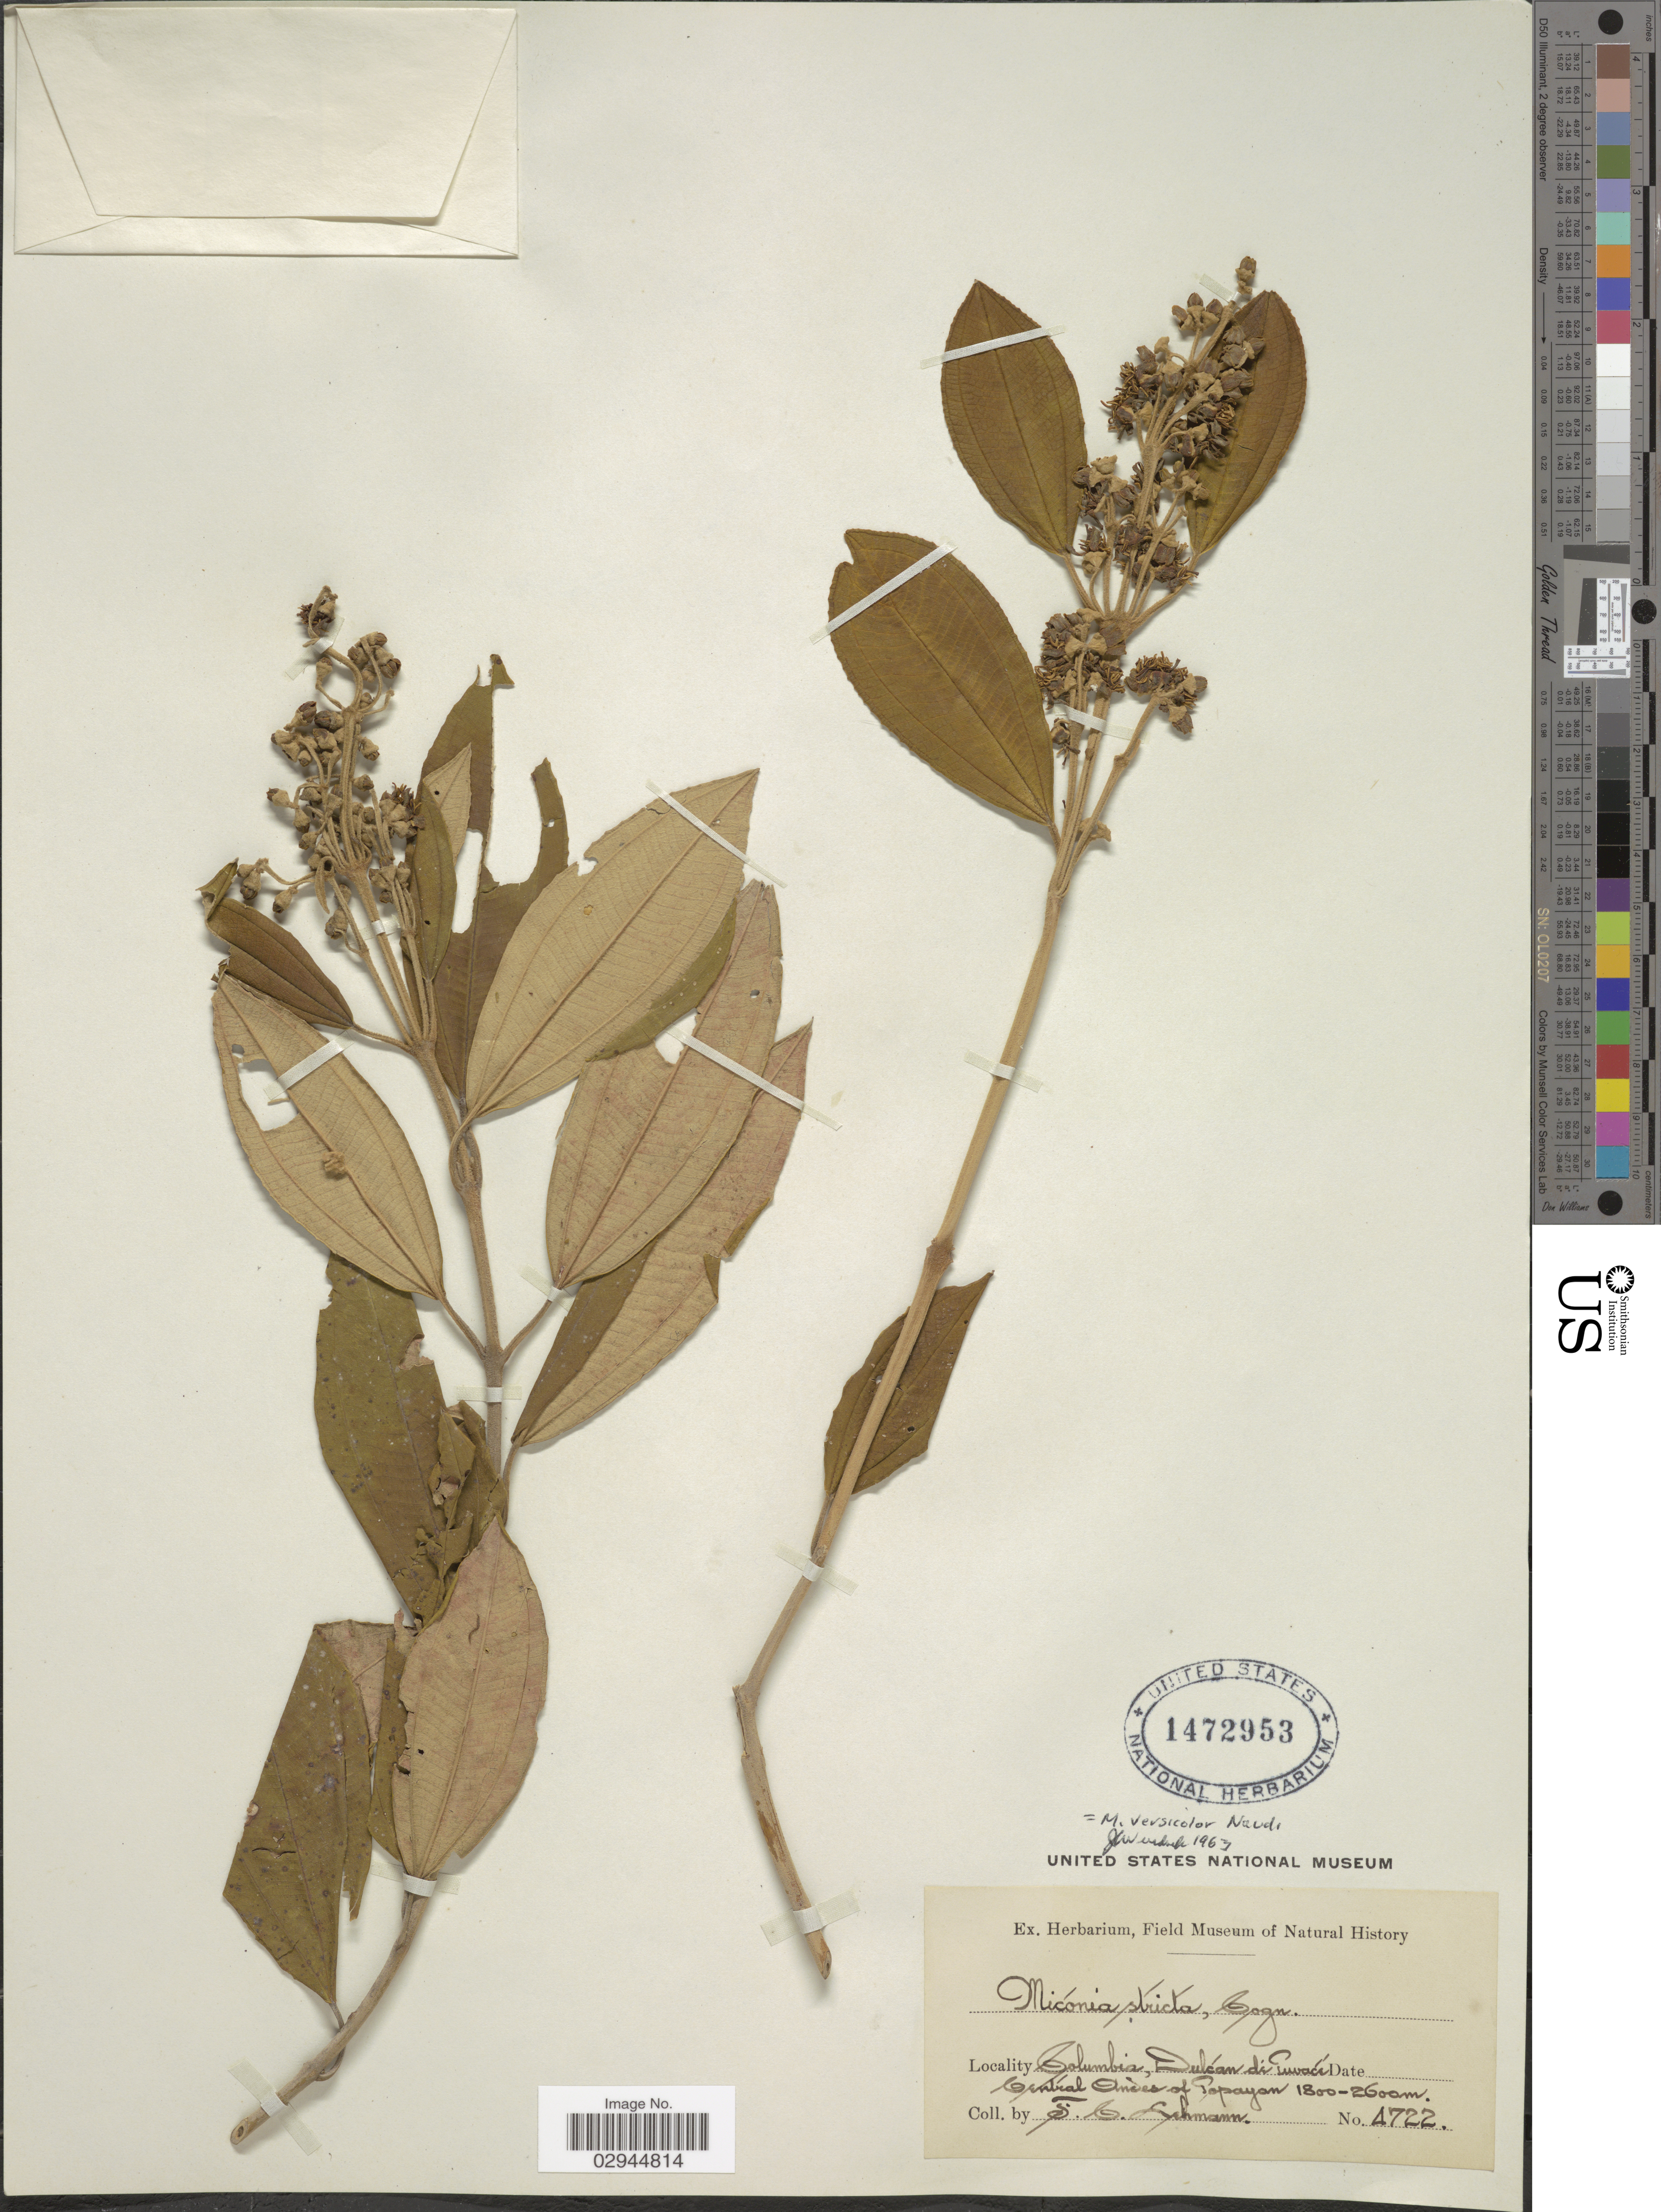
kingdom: Plantae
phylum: Tracheophyta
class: Magnoliopsida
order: Myrtales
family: Melastomataceae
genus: Miconia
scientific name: Miconia versicolor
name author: Naudin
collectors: F. C. Lehmann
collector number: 4722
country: Colombia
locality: Vulcán dé Puracé. Central Andes of Popayan.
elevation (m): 1800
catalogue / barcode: US 1472953